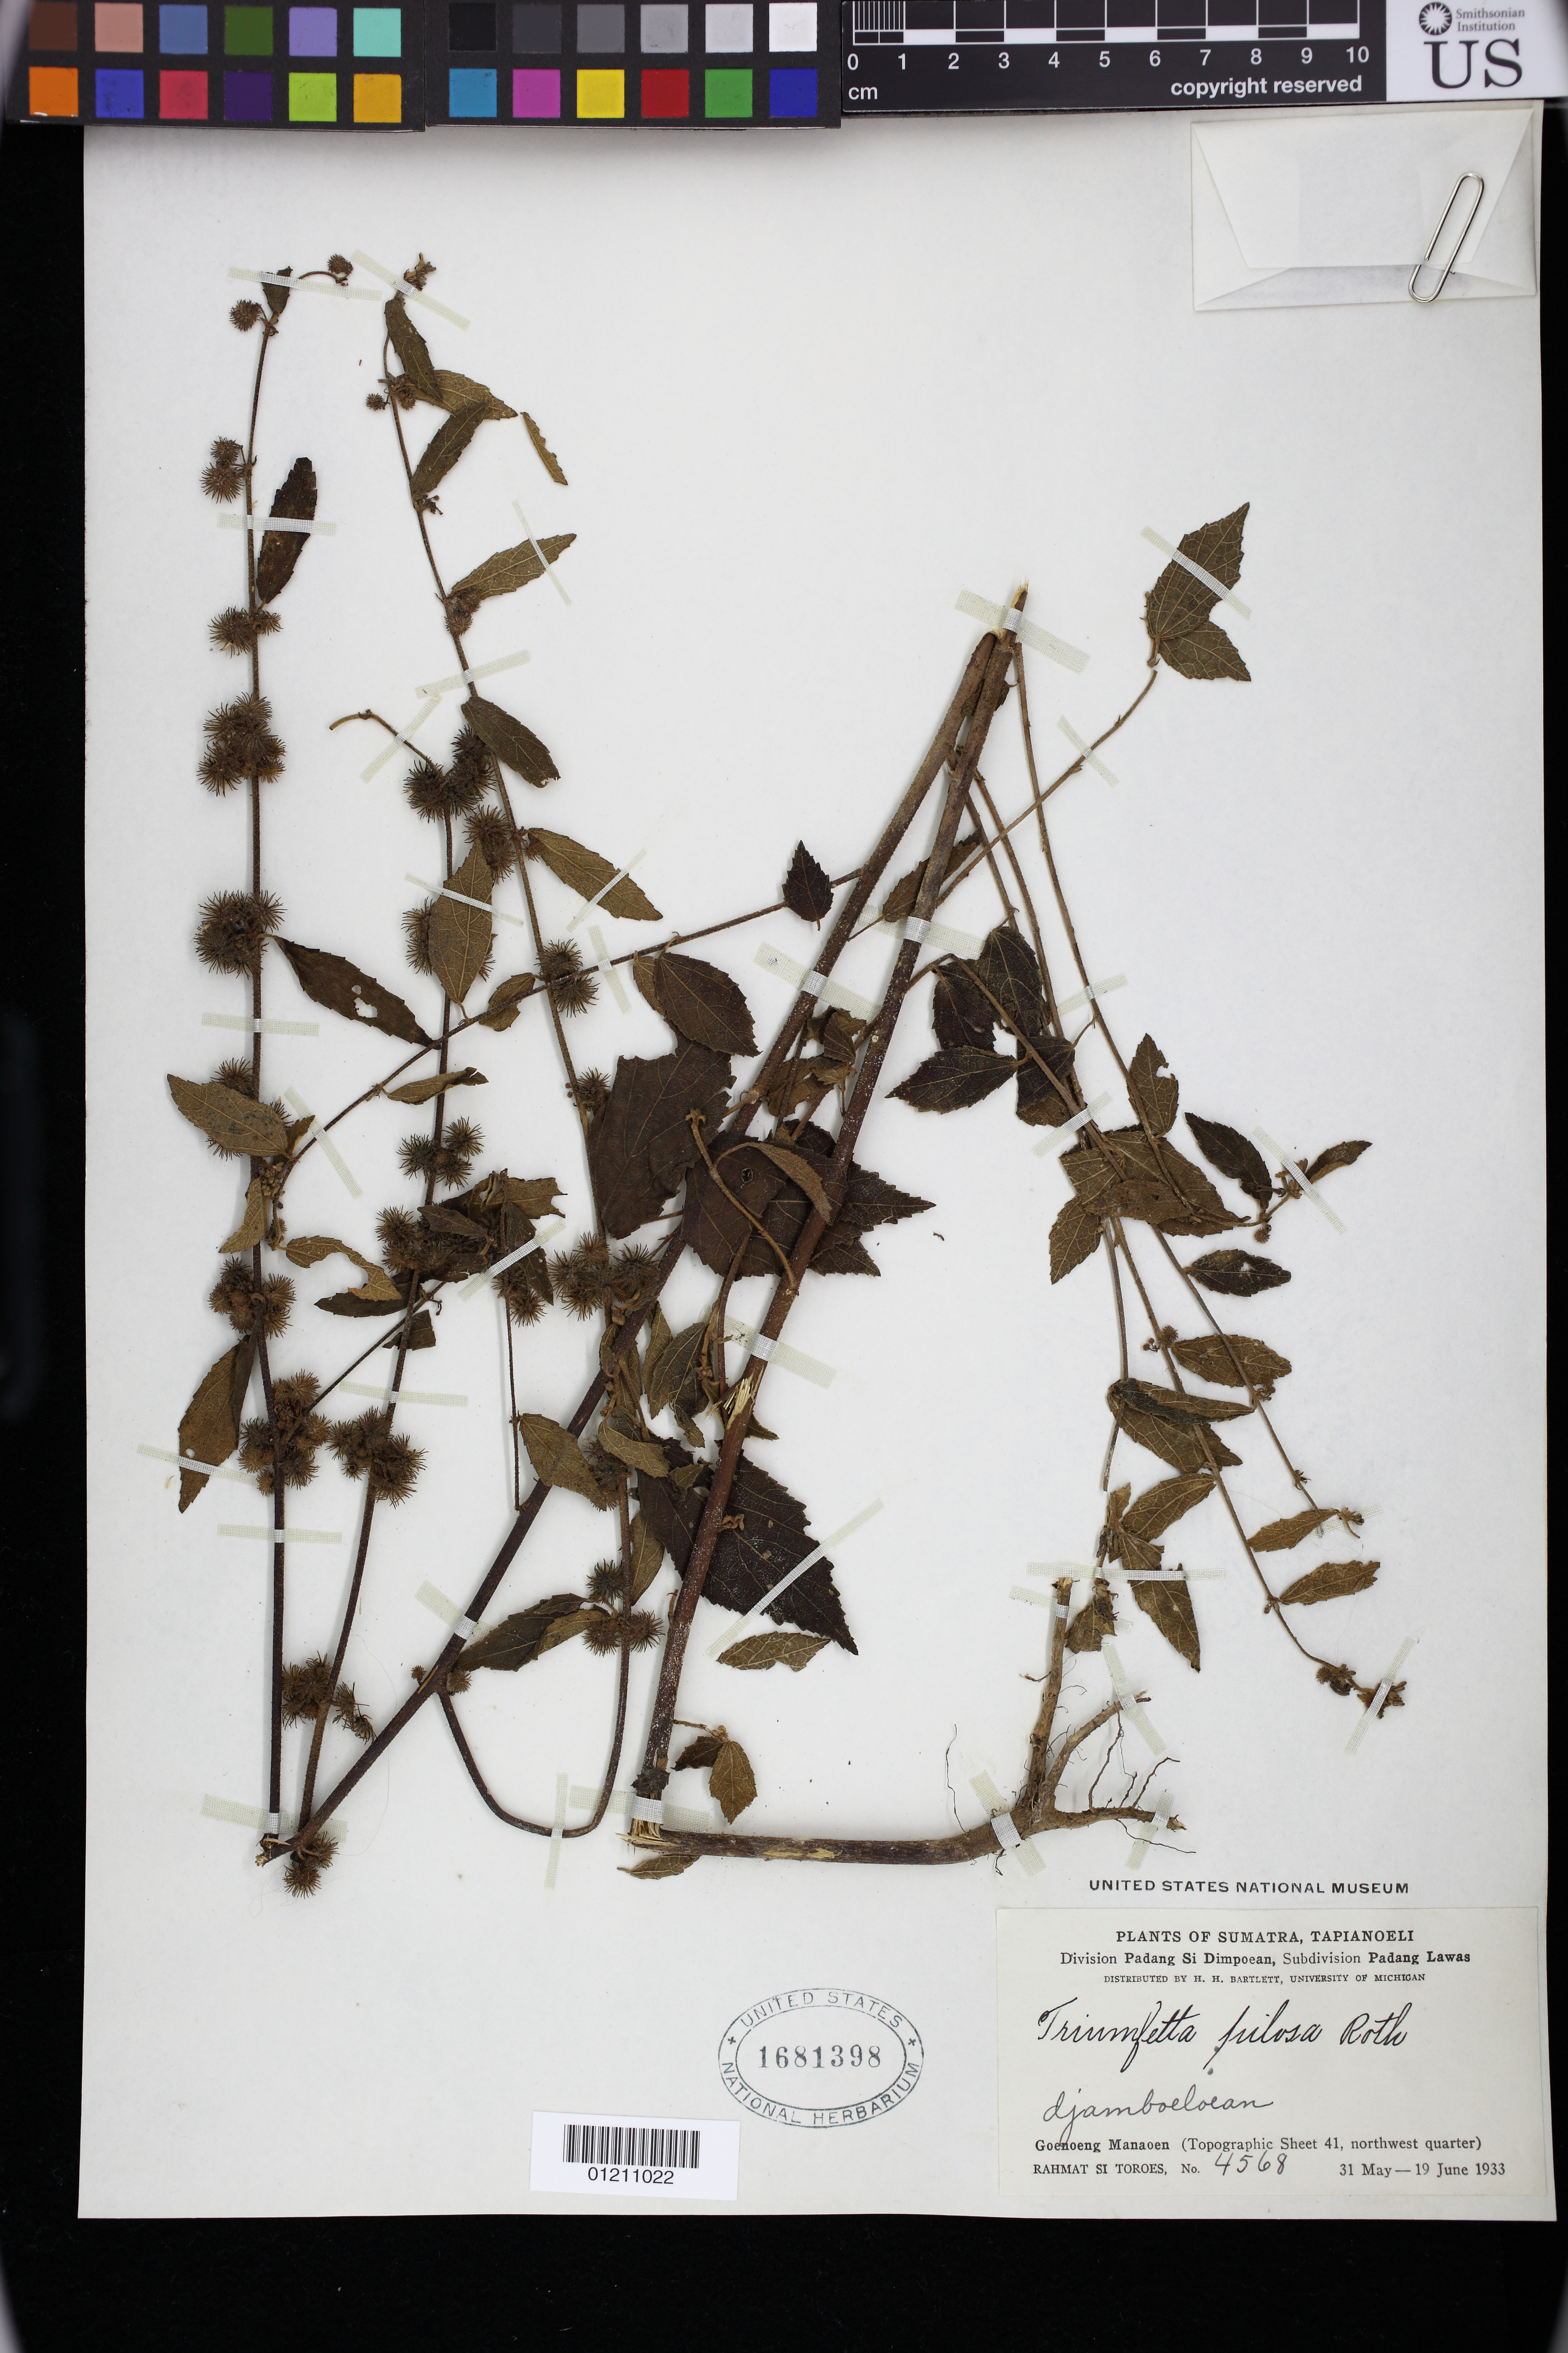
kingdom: Plantae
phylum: Tracheophyta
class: Magnoliopsida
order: Malvales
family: Malvaceae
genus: Triumfetta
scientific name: Triumfetta pilosa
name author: Roth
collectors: Rahmat Si Boeea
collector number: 4568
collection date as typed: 31 May 1933 to 19 Jun 1933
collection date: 1933-05-31/1933-06-19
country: Indonesia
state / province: Sumatra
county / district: Sumatera Utara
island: Sumatra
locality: Sumatra, Tapianoeli. Division Padang Si Dimpoean, Subdivision Padang Lawas. Goenoeng Manaoen (Topographic Sheet 41, northwest quarter)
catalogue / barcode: US 1681398